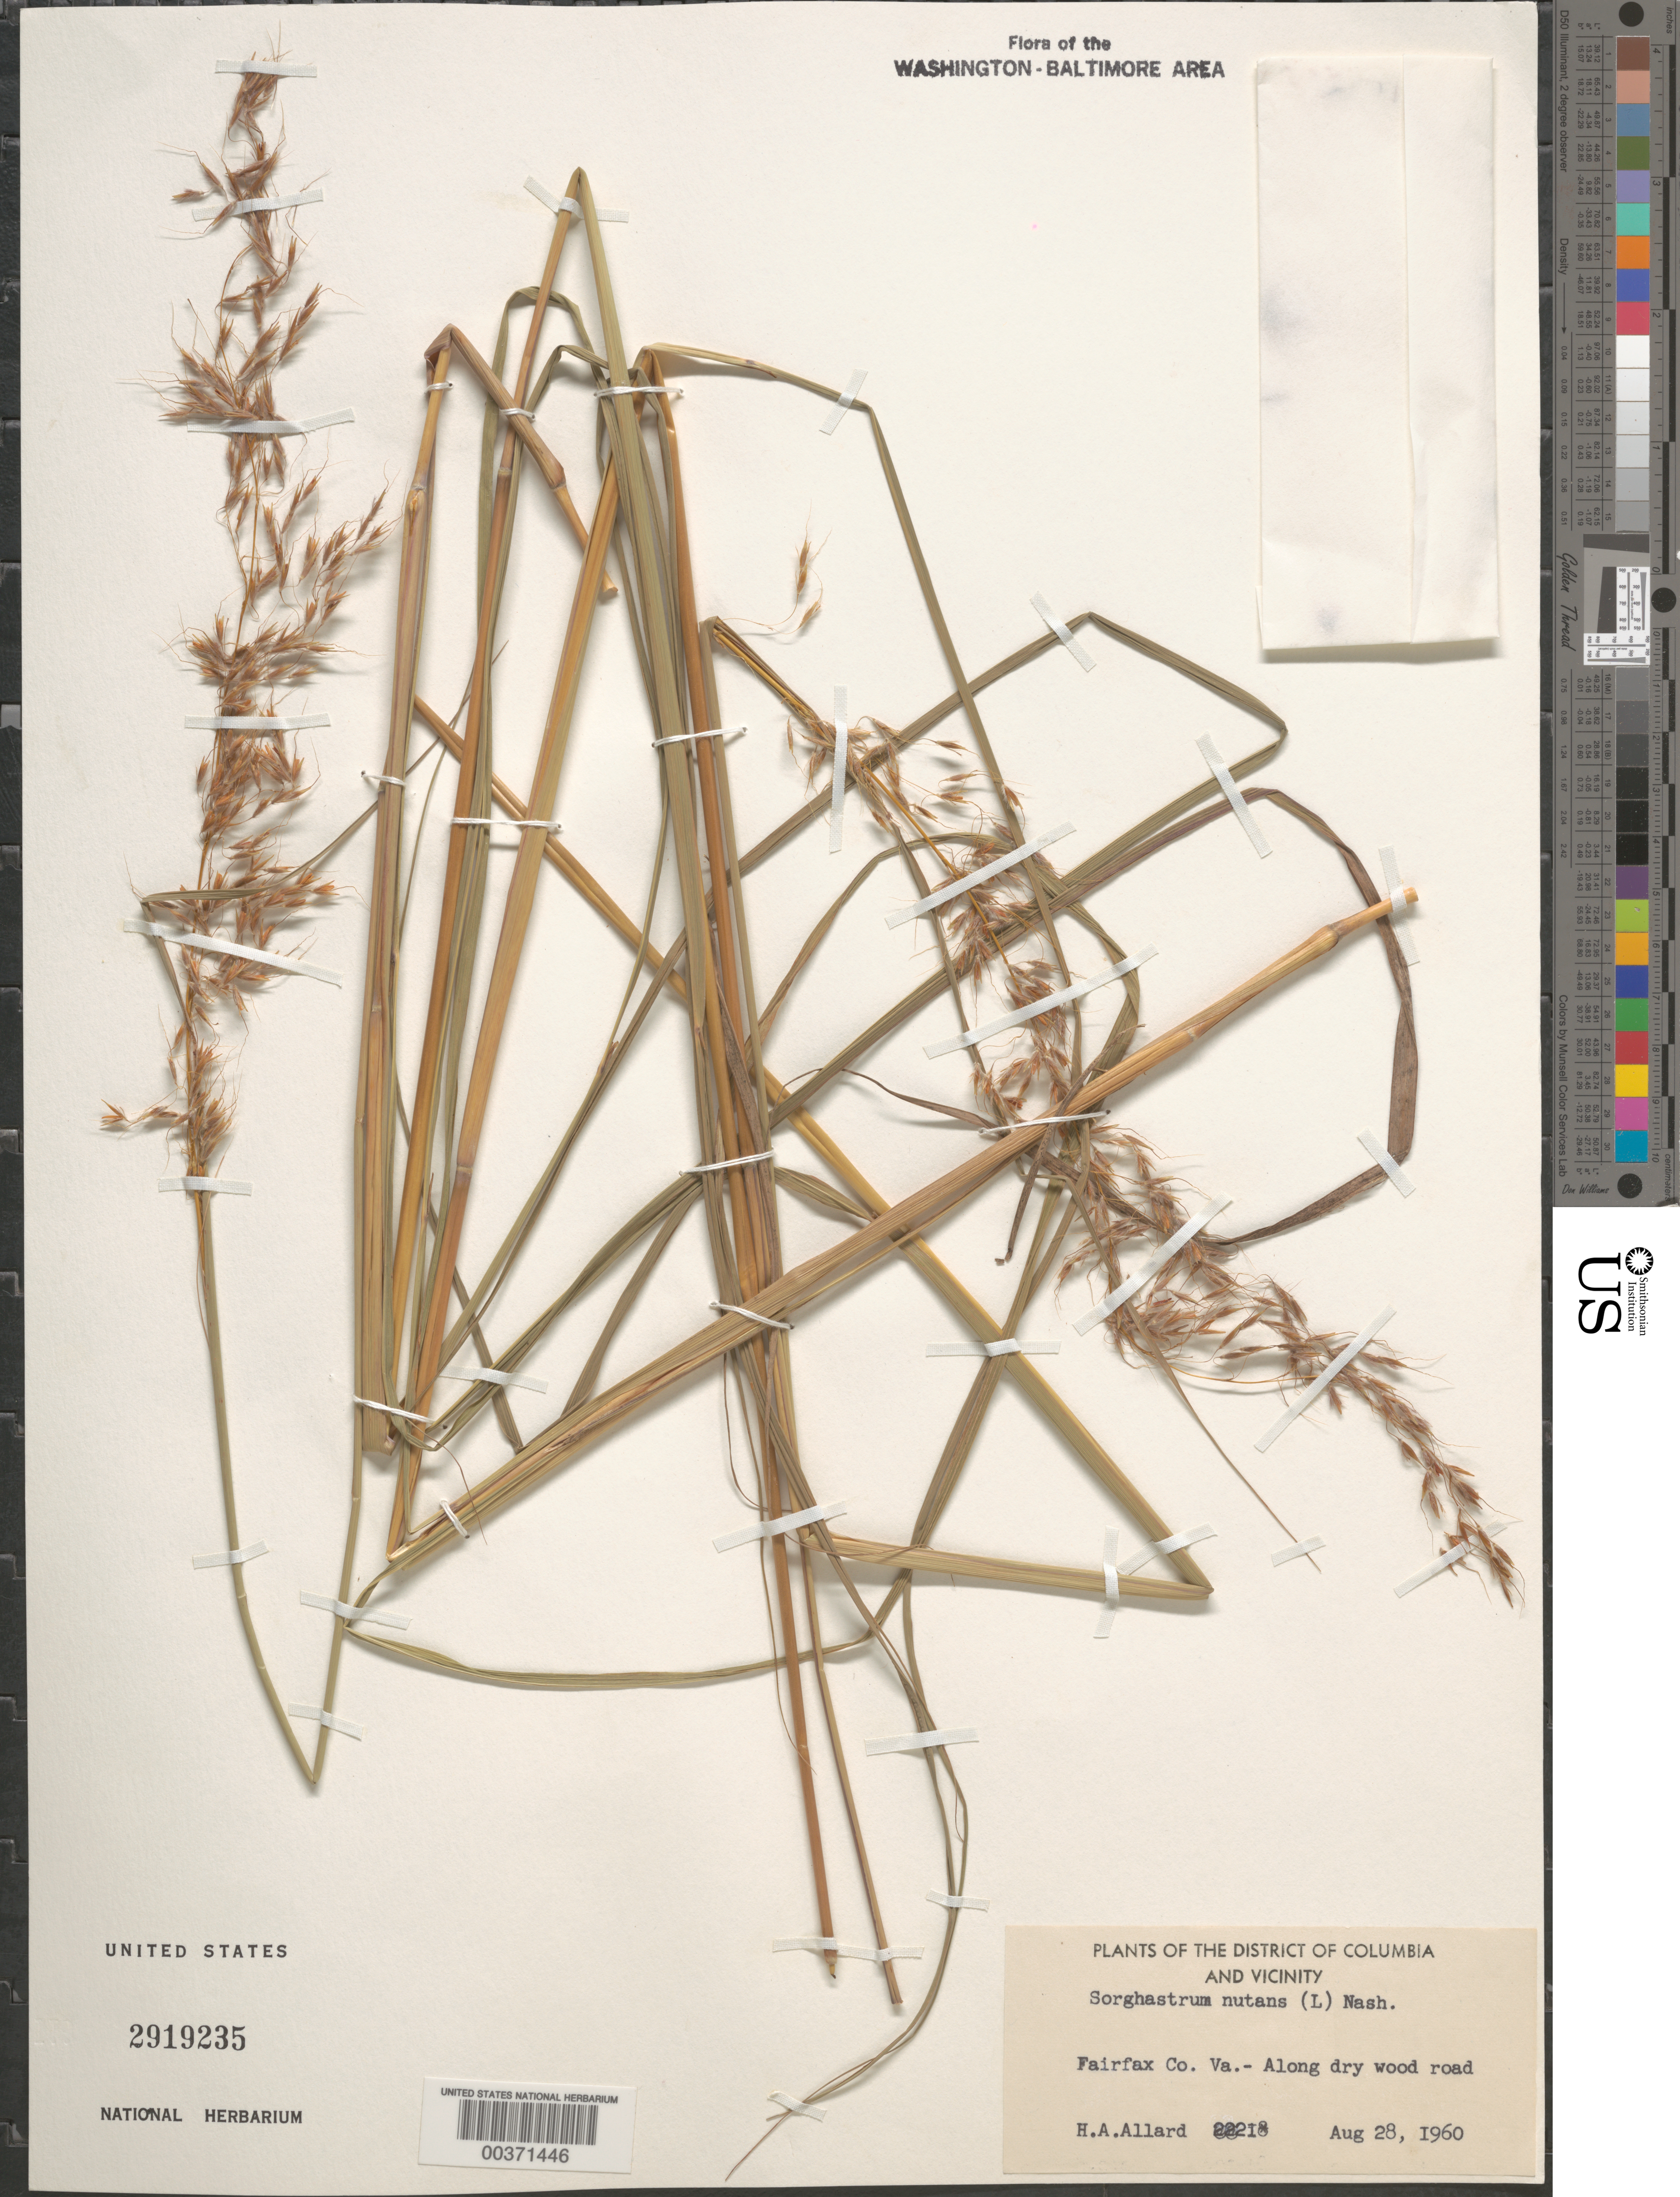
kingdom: Plantae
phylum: Tracheophyta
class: Liliopsida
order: Poales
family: Poaceae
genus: Sorghastrum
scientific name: Sorghastrum nutans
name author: (L.) Nash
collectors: H. A. Allard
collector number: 22218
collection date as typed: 28 Aug 1960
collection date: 1960-08-28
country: United States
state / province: Virginia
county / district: Fairfax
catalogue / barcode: US 2919235